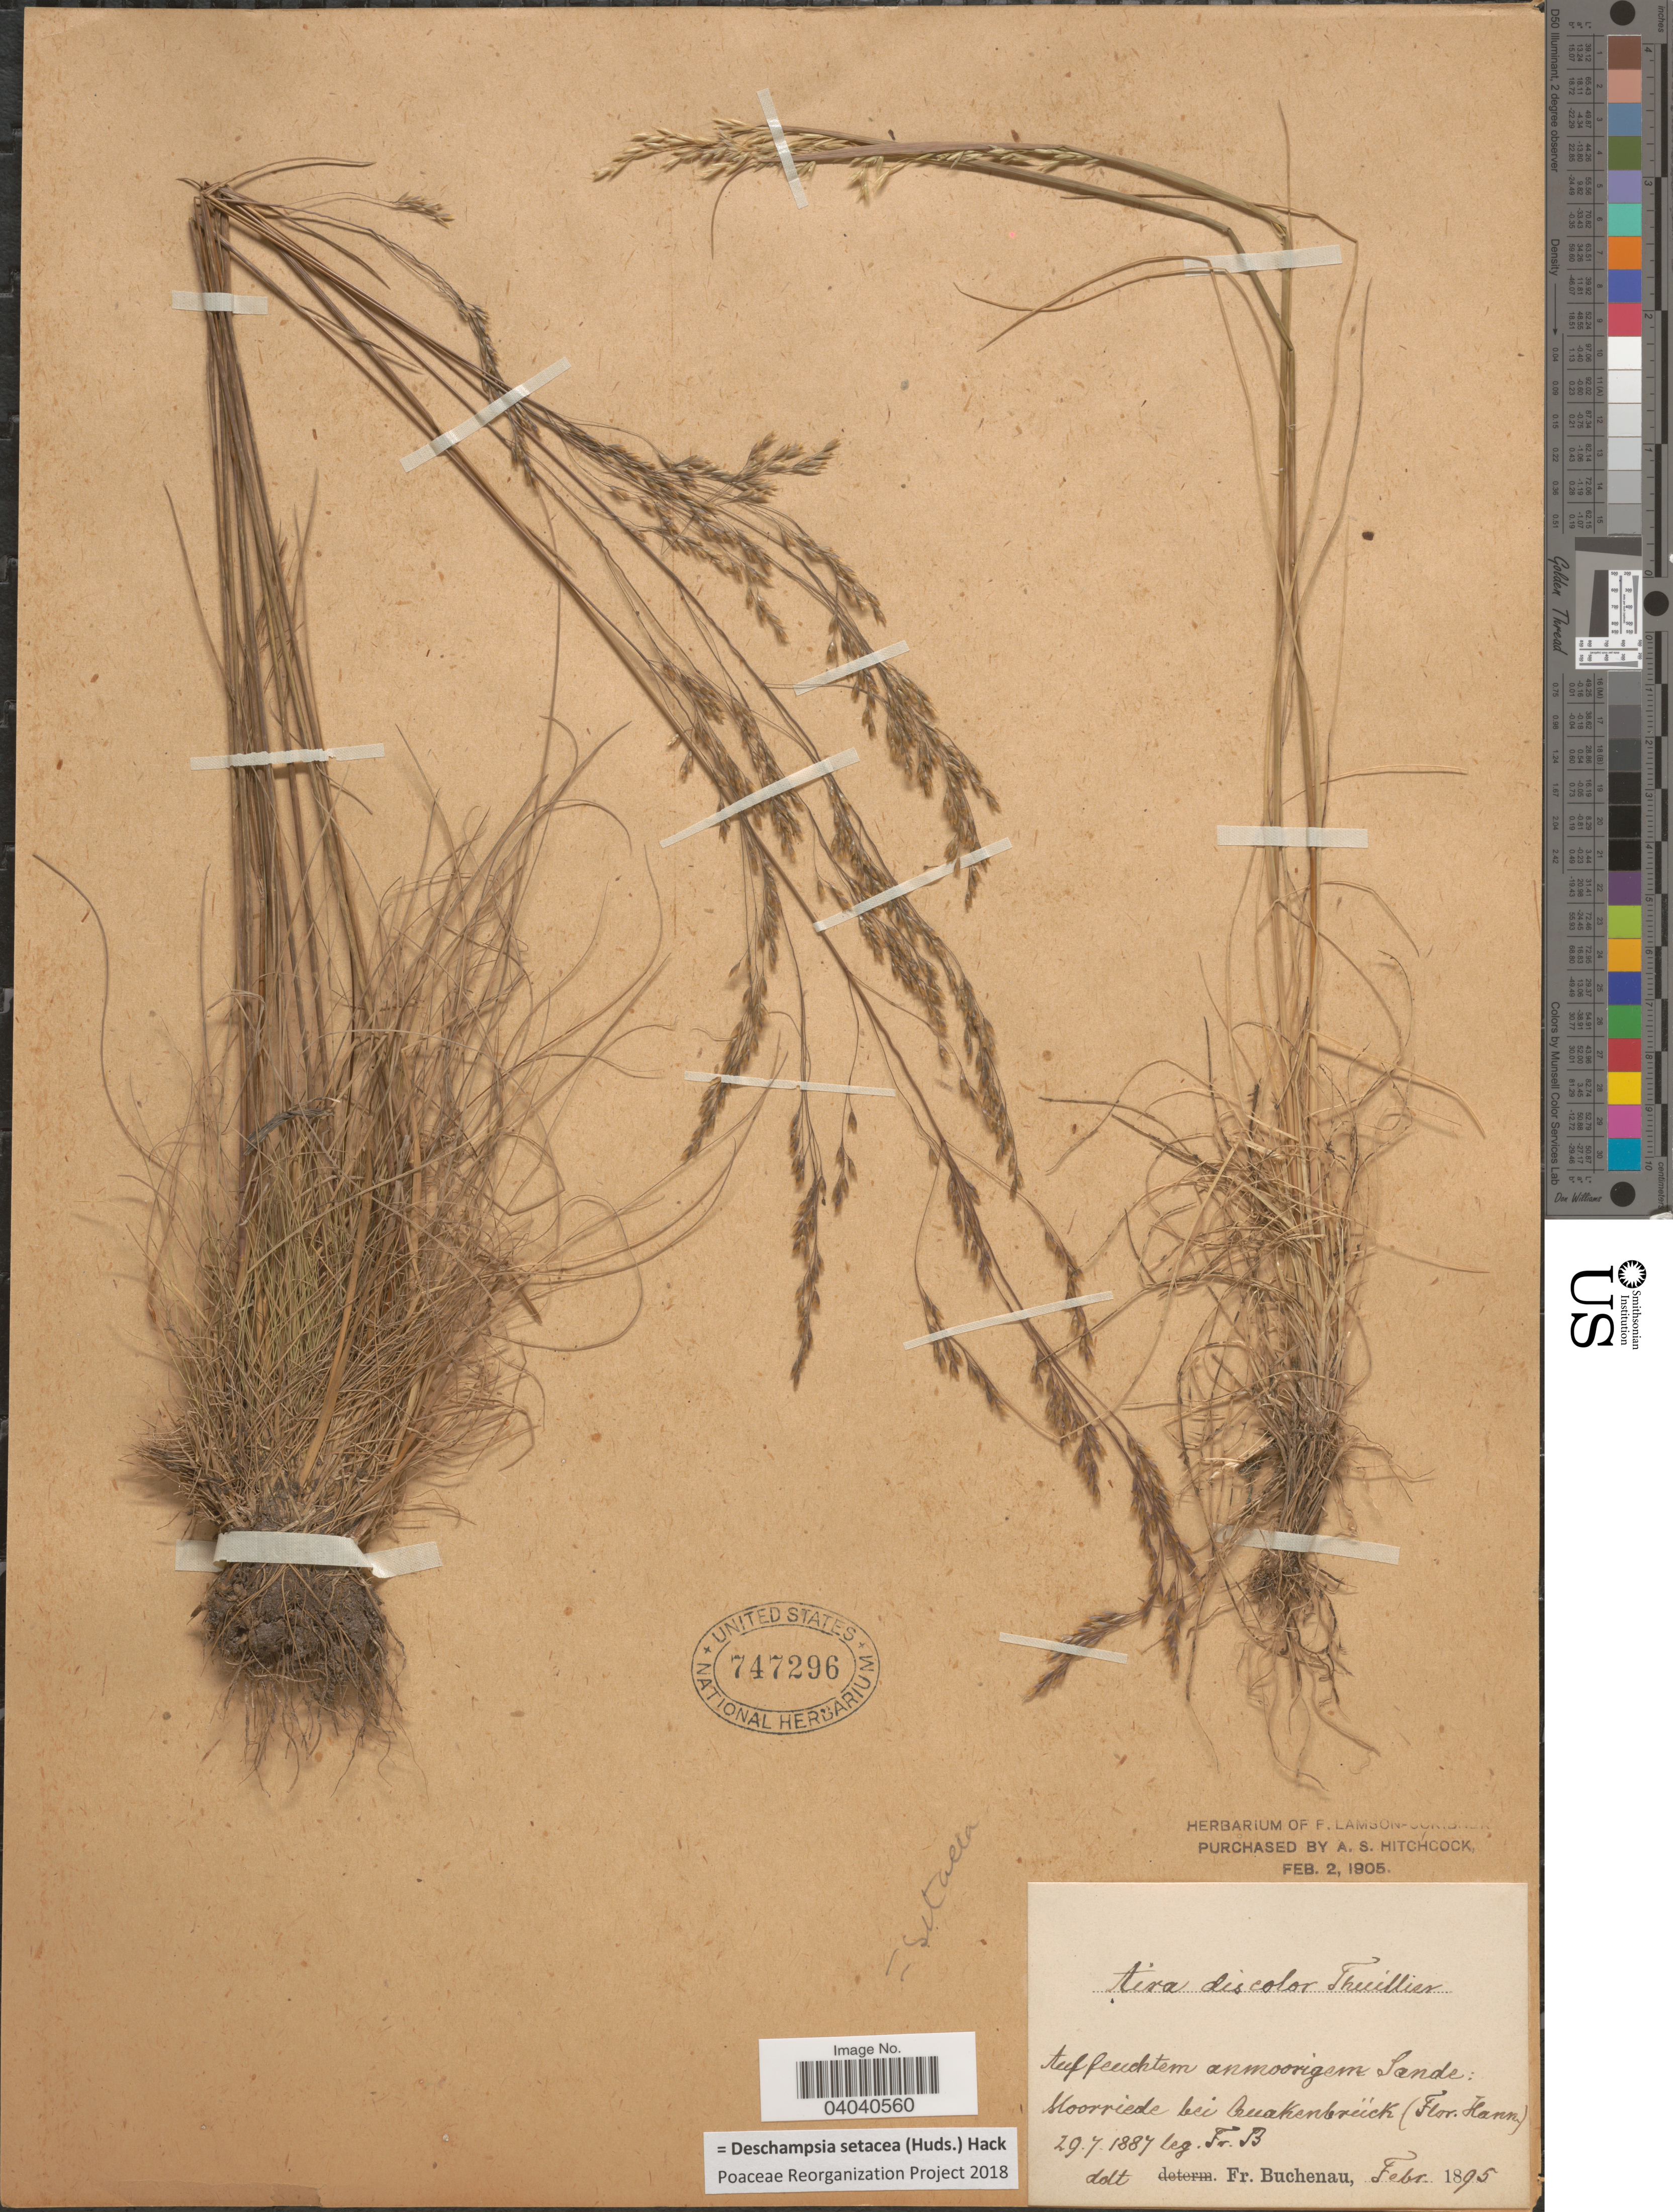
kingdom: Plantae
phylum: Tracheophyta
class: Liliopsida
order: Poales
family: Poaceae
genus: Deschampsia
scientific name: Deschampsia setacea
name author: (Huds.) Hack.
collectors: F. Buchenau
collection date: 1887-07-29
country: Germany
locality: Auf feuchtem anmoorigem Sande: Moorriede bei Quakenbrück (Hann.).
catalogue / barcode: US 747296